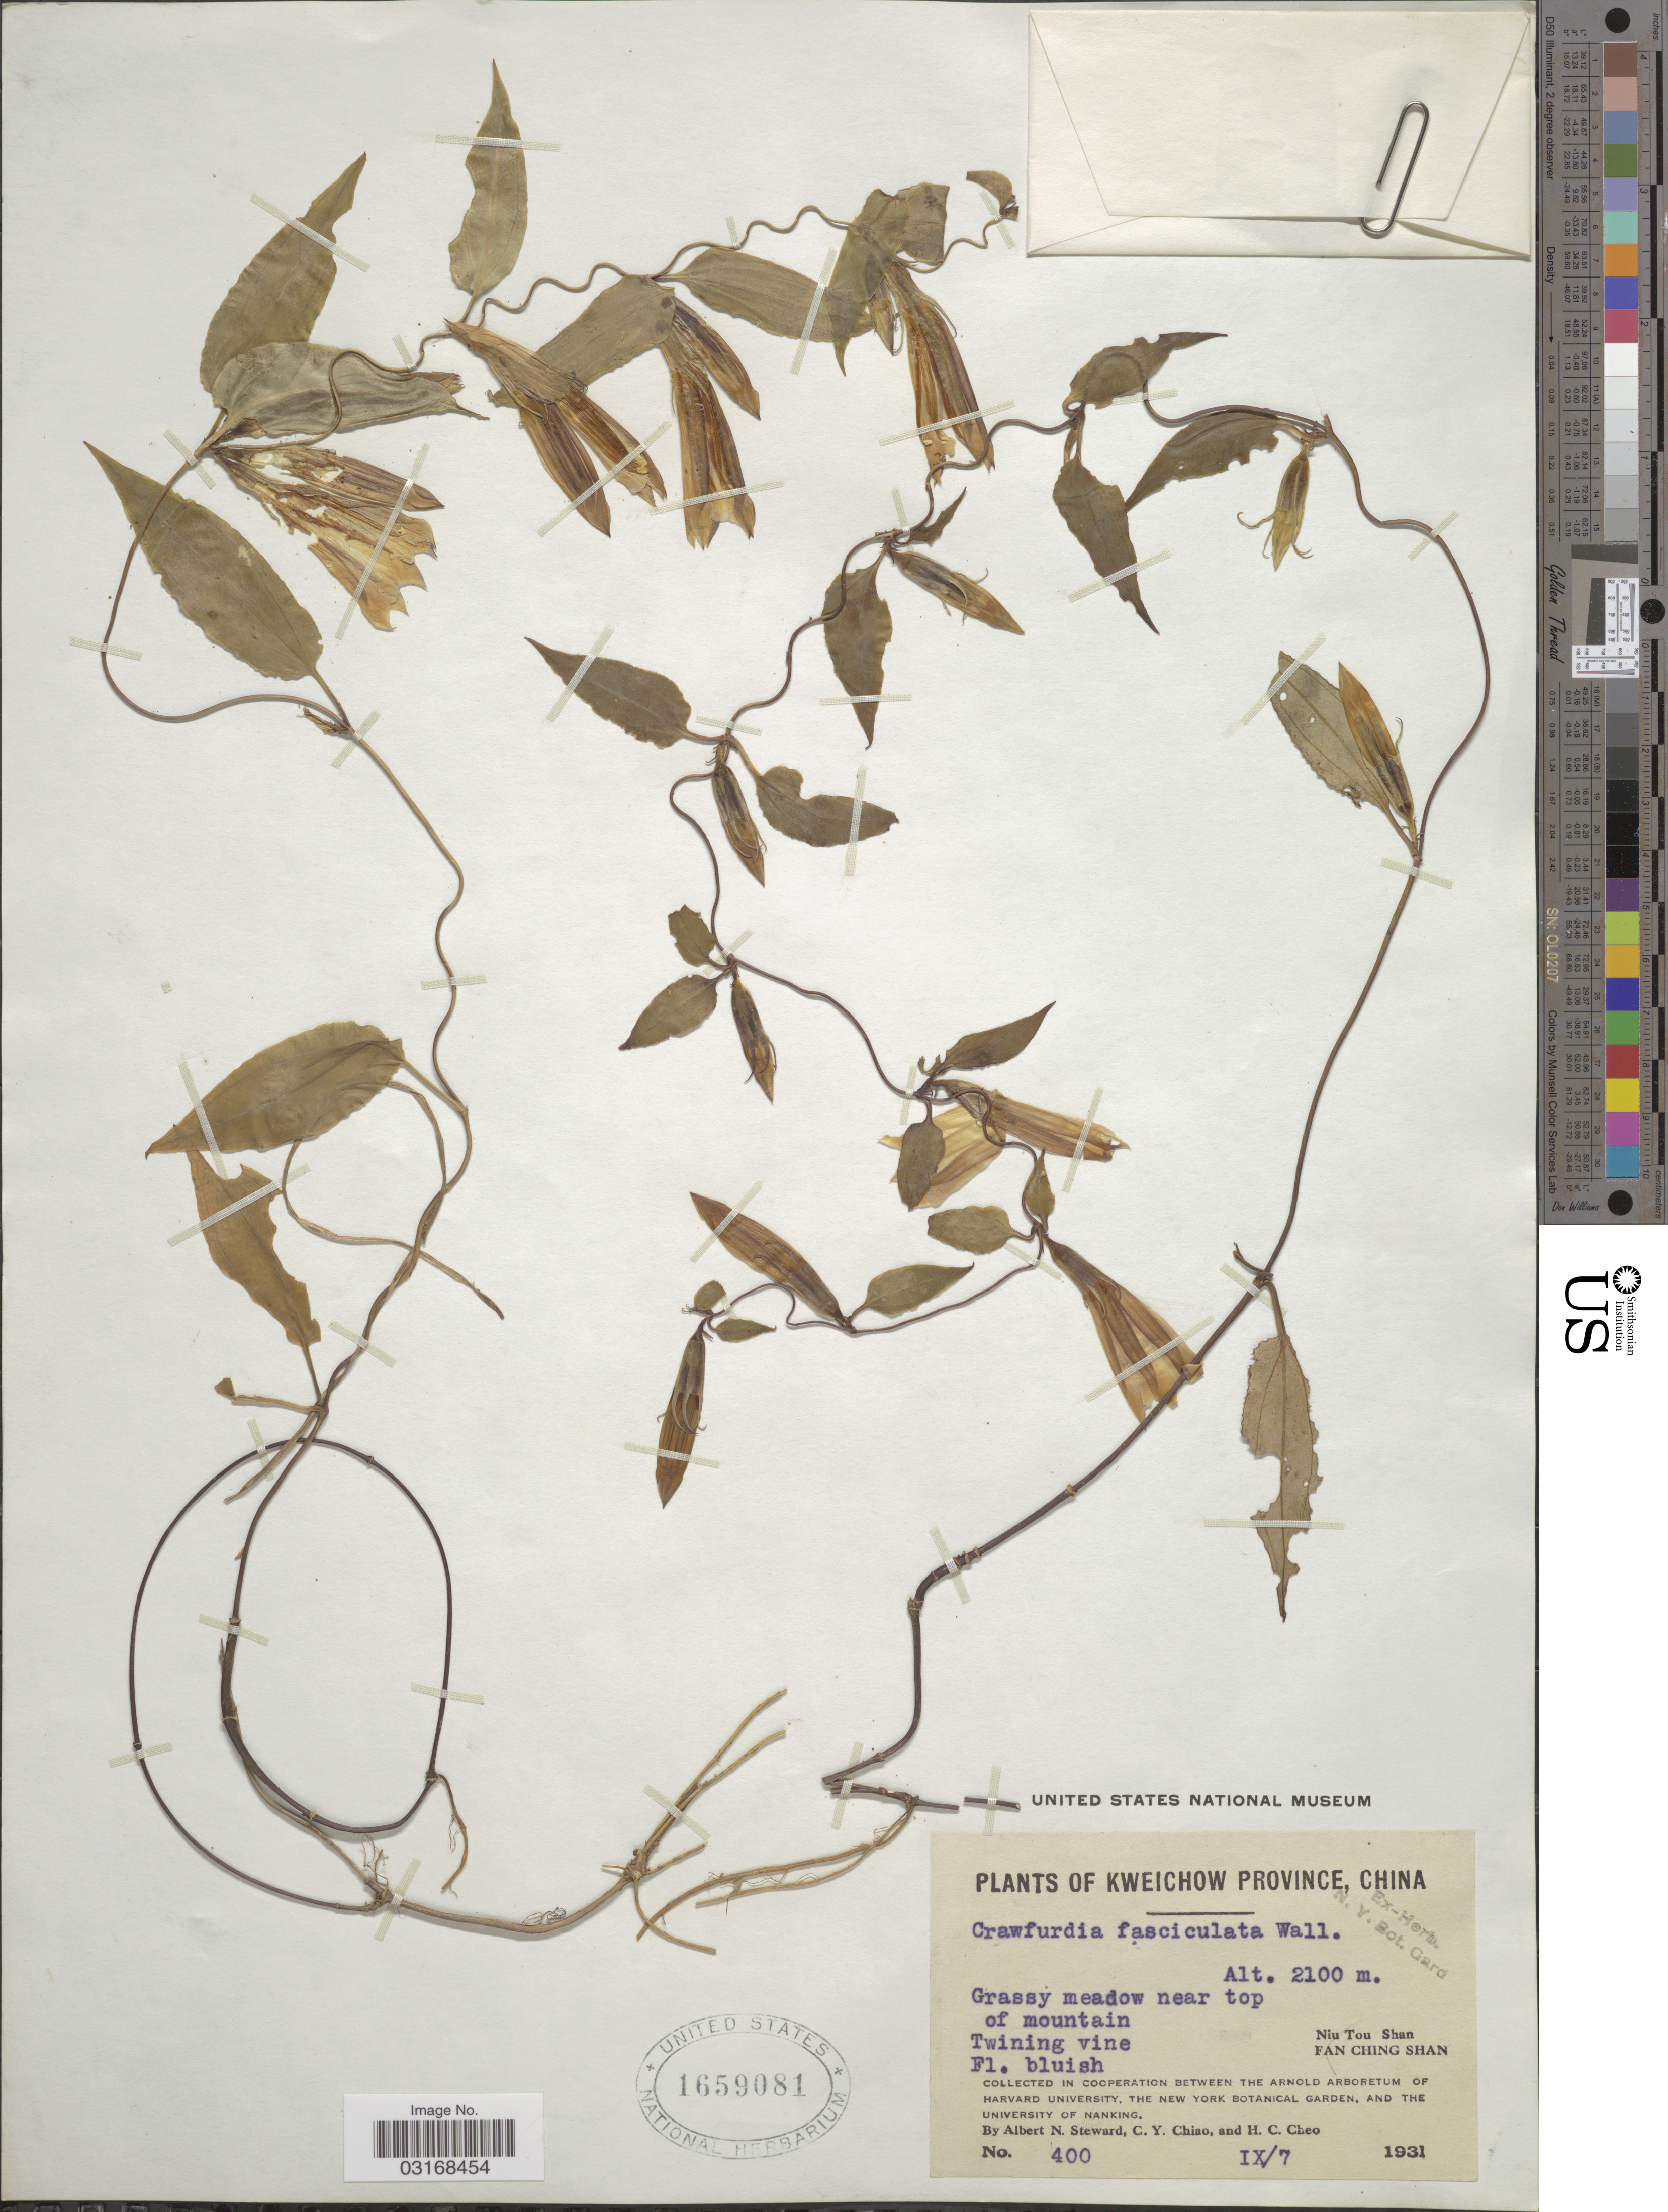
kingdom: Plantae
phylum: Tracheophyta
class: Magnoliopsida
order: Gentianales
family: Gentianaceae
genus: Crawfurdia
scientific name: Crawfurdia fasciculata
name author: Wall.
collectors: A. N. Steward, C. Y. Chiao & H. Cheo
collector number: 400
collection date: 1931-09-07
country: China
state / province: Guizhou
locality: Kweichow Province. Near top of mountain. Niu Tou Shan. Fan Ching Shan.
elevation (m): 2100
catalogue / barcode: US 1659081